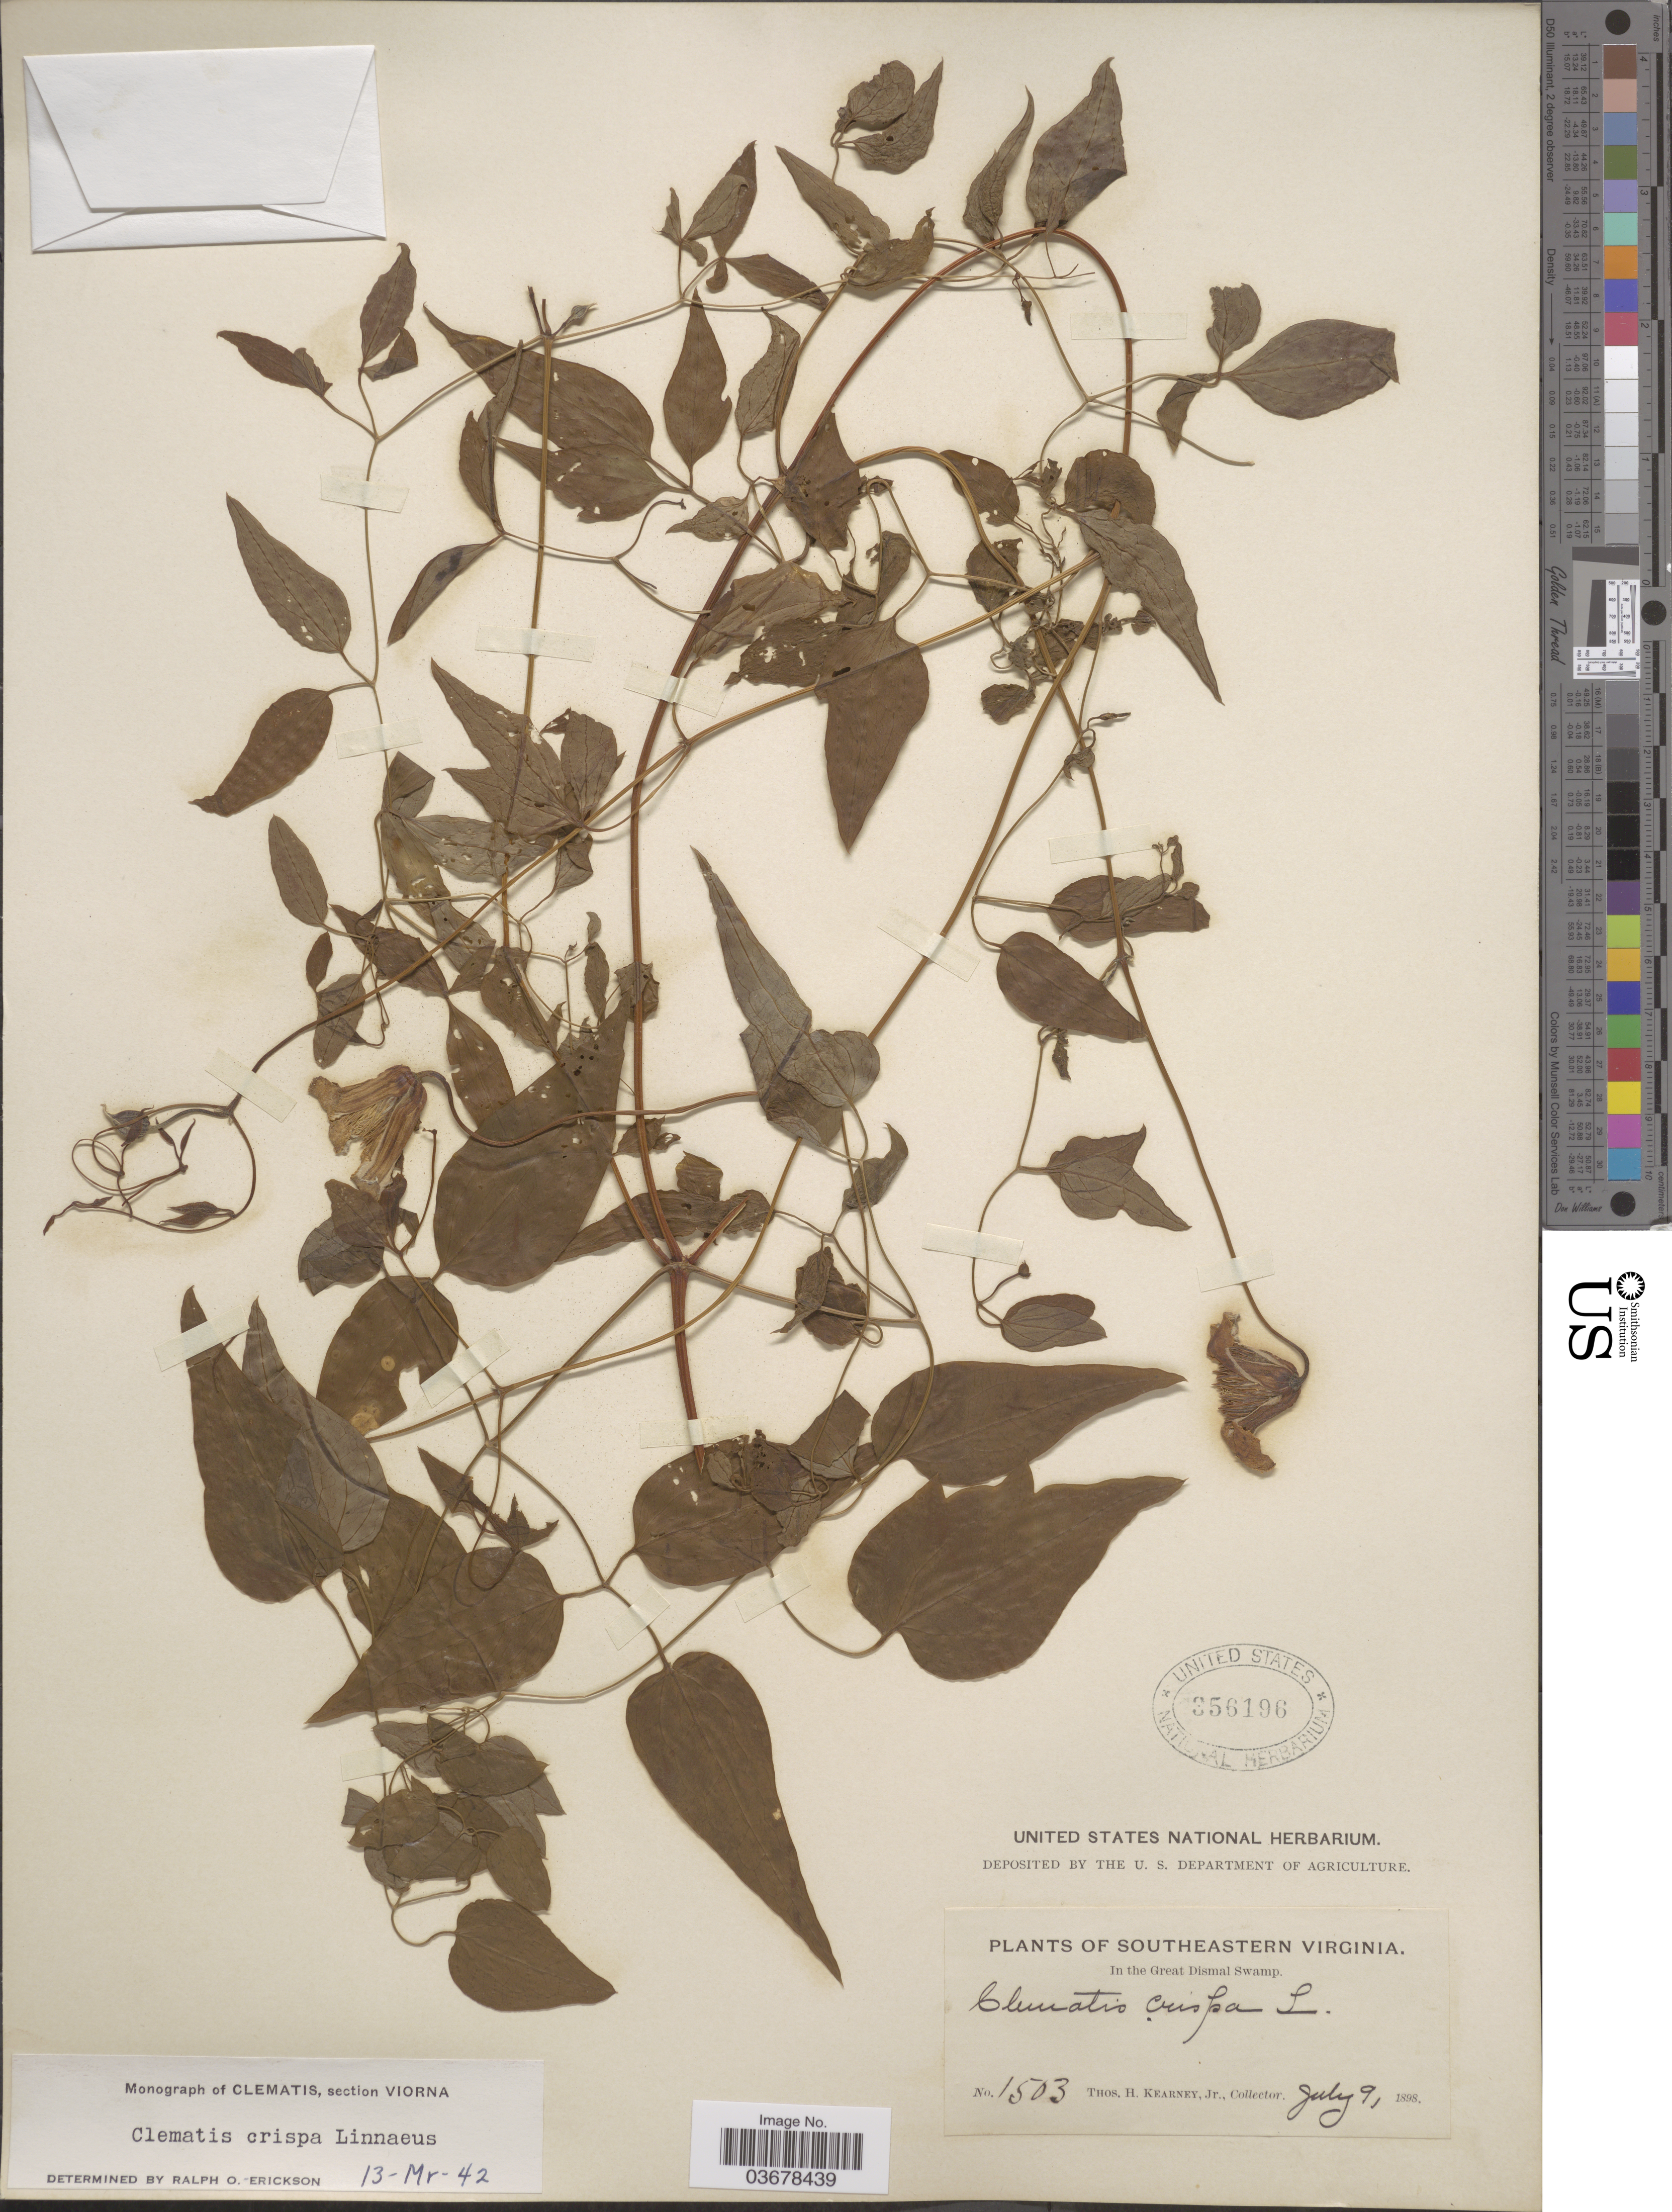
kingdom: Plantae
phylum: Tracheophyta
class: Magnoliopsida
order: Ranunculales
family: Ranunculaceae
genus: Clematis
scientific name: Clematis viorna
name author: L.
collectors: T. H. Kearney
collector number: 1503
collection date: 1898-07-09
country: United States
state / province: Virginia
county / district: City of Chesapeake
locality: Southeastern Virginia. In the Great Dismal Swamp.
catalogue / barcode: US 356196